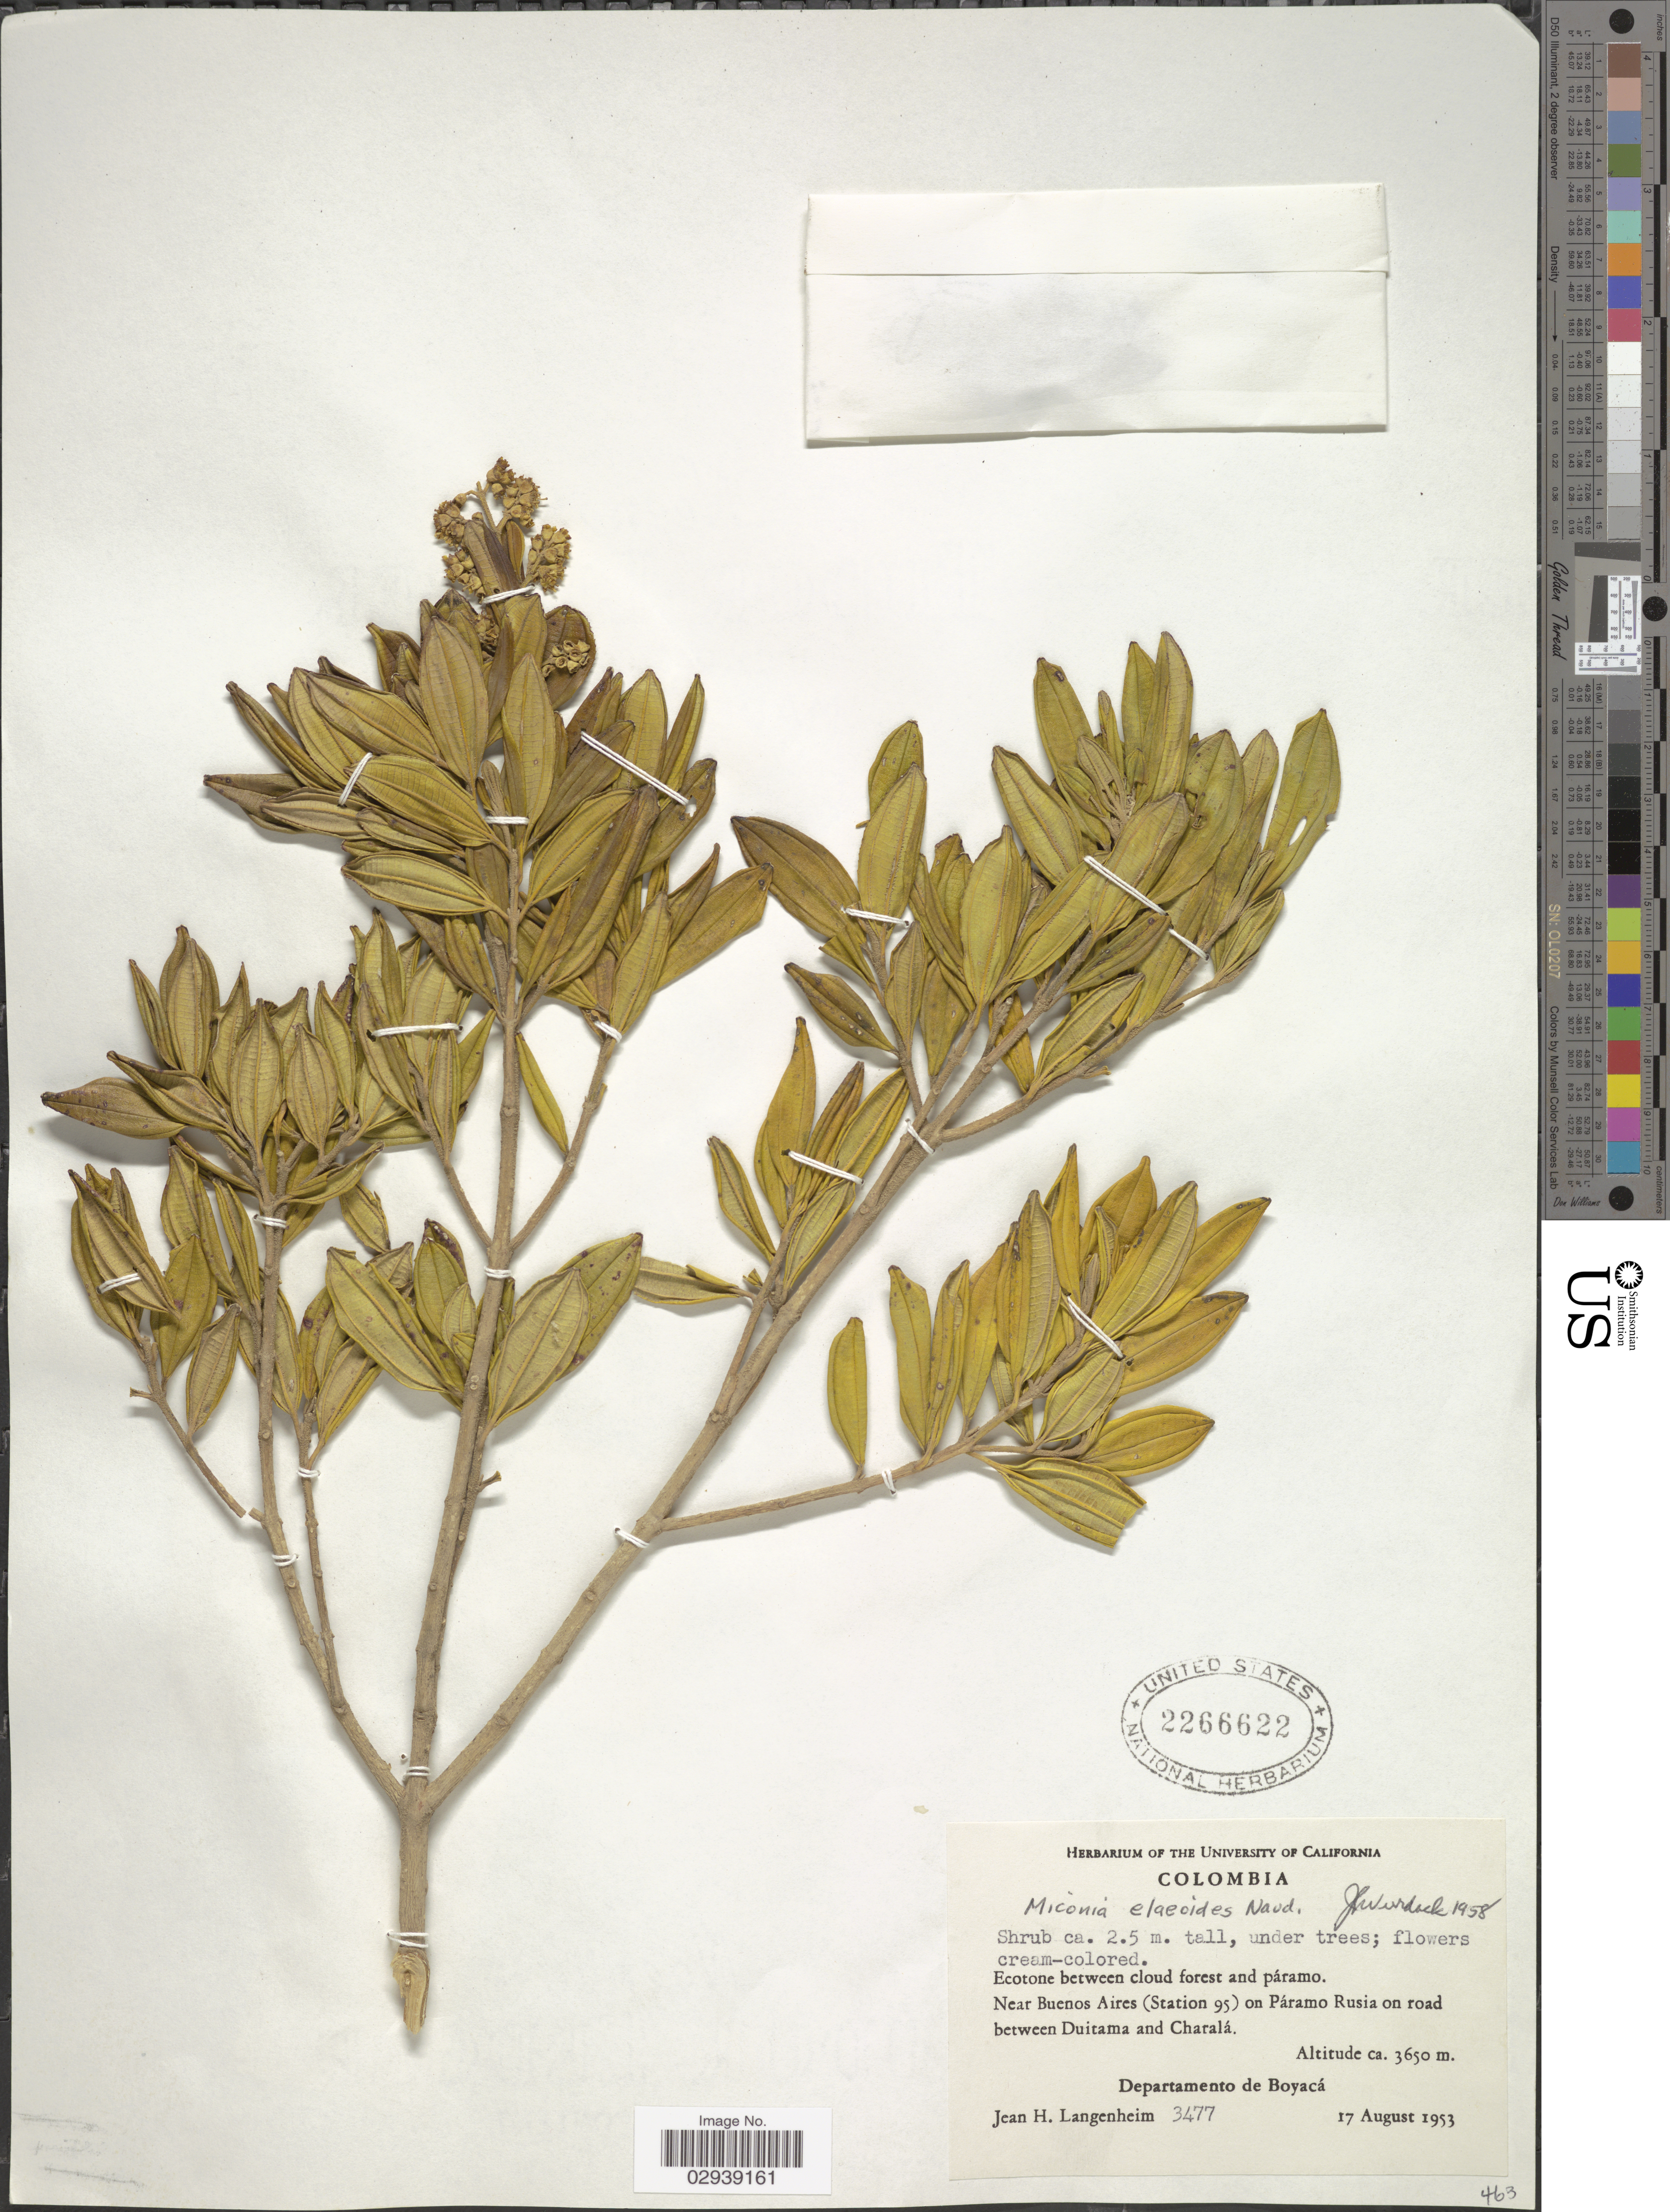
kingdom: Plantae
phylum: Tracheophyta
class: Magnoliopsida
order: Myrtales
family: Melastomataceae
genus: Miconia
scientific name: Miconia elaeoides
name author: Naudin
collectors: J. H. Langenheim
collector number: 3477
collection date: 1953-08-14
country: Colombia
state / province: Boyacá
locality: Near Buenos Aires (Station 95) on Páramo Rusia on road between Duitama and Charalá. Departamento de Boyacá.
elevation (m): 3650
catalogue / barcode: US 2266622